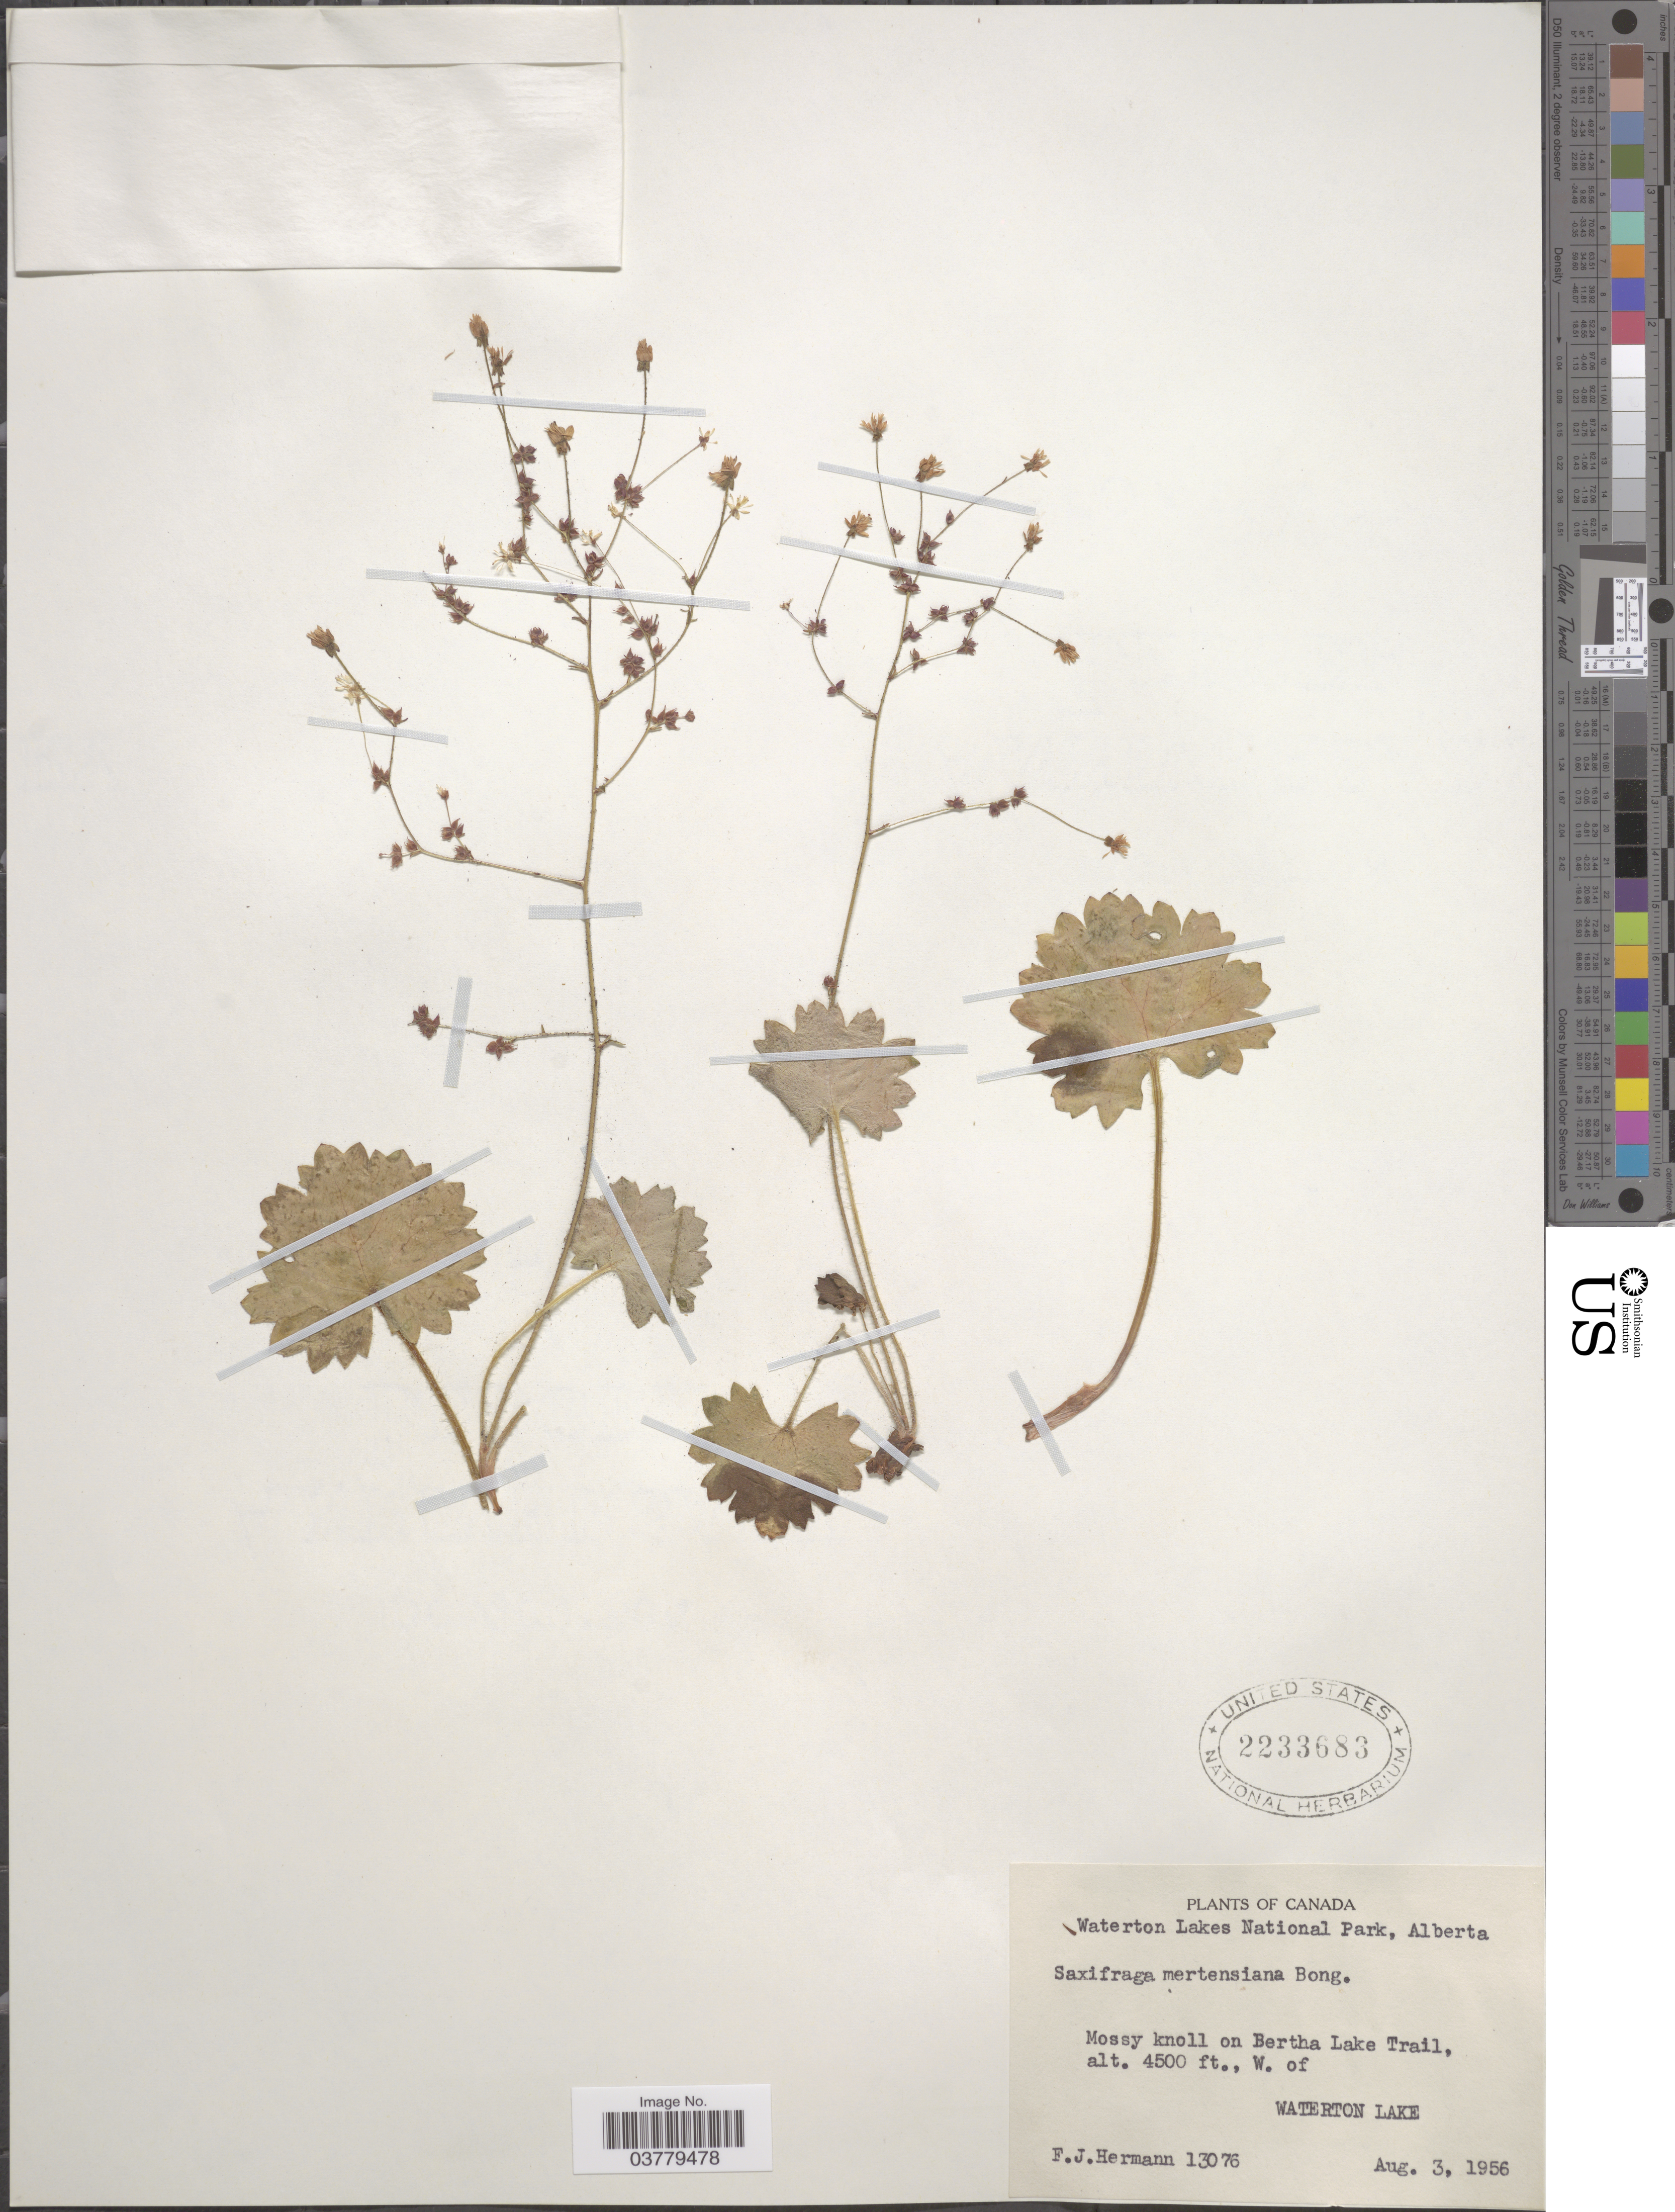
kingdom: Plantae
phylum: Tracheophyta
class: Magnoliopsida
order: Saxifragales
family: Saxifragaceae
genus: Saxifraga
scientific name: Saxifraga mertensiana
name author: Bong.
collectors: F. J. Hermann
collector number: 13076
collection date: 1956-08-03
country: Canada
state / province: Alberta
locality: Waterton Lakes National Park. Mossy knoll on Bertha Lake Trail, W. of Waterton Lake.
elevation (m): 1372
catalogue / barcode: US 2233683